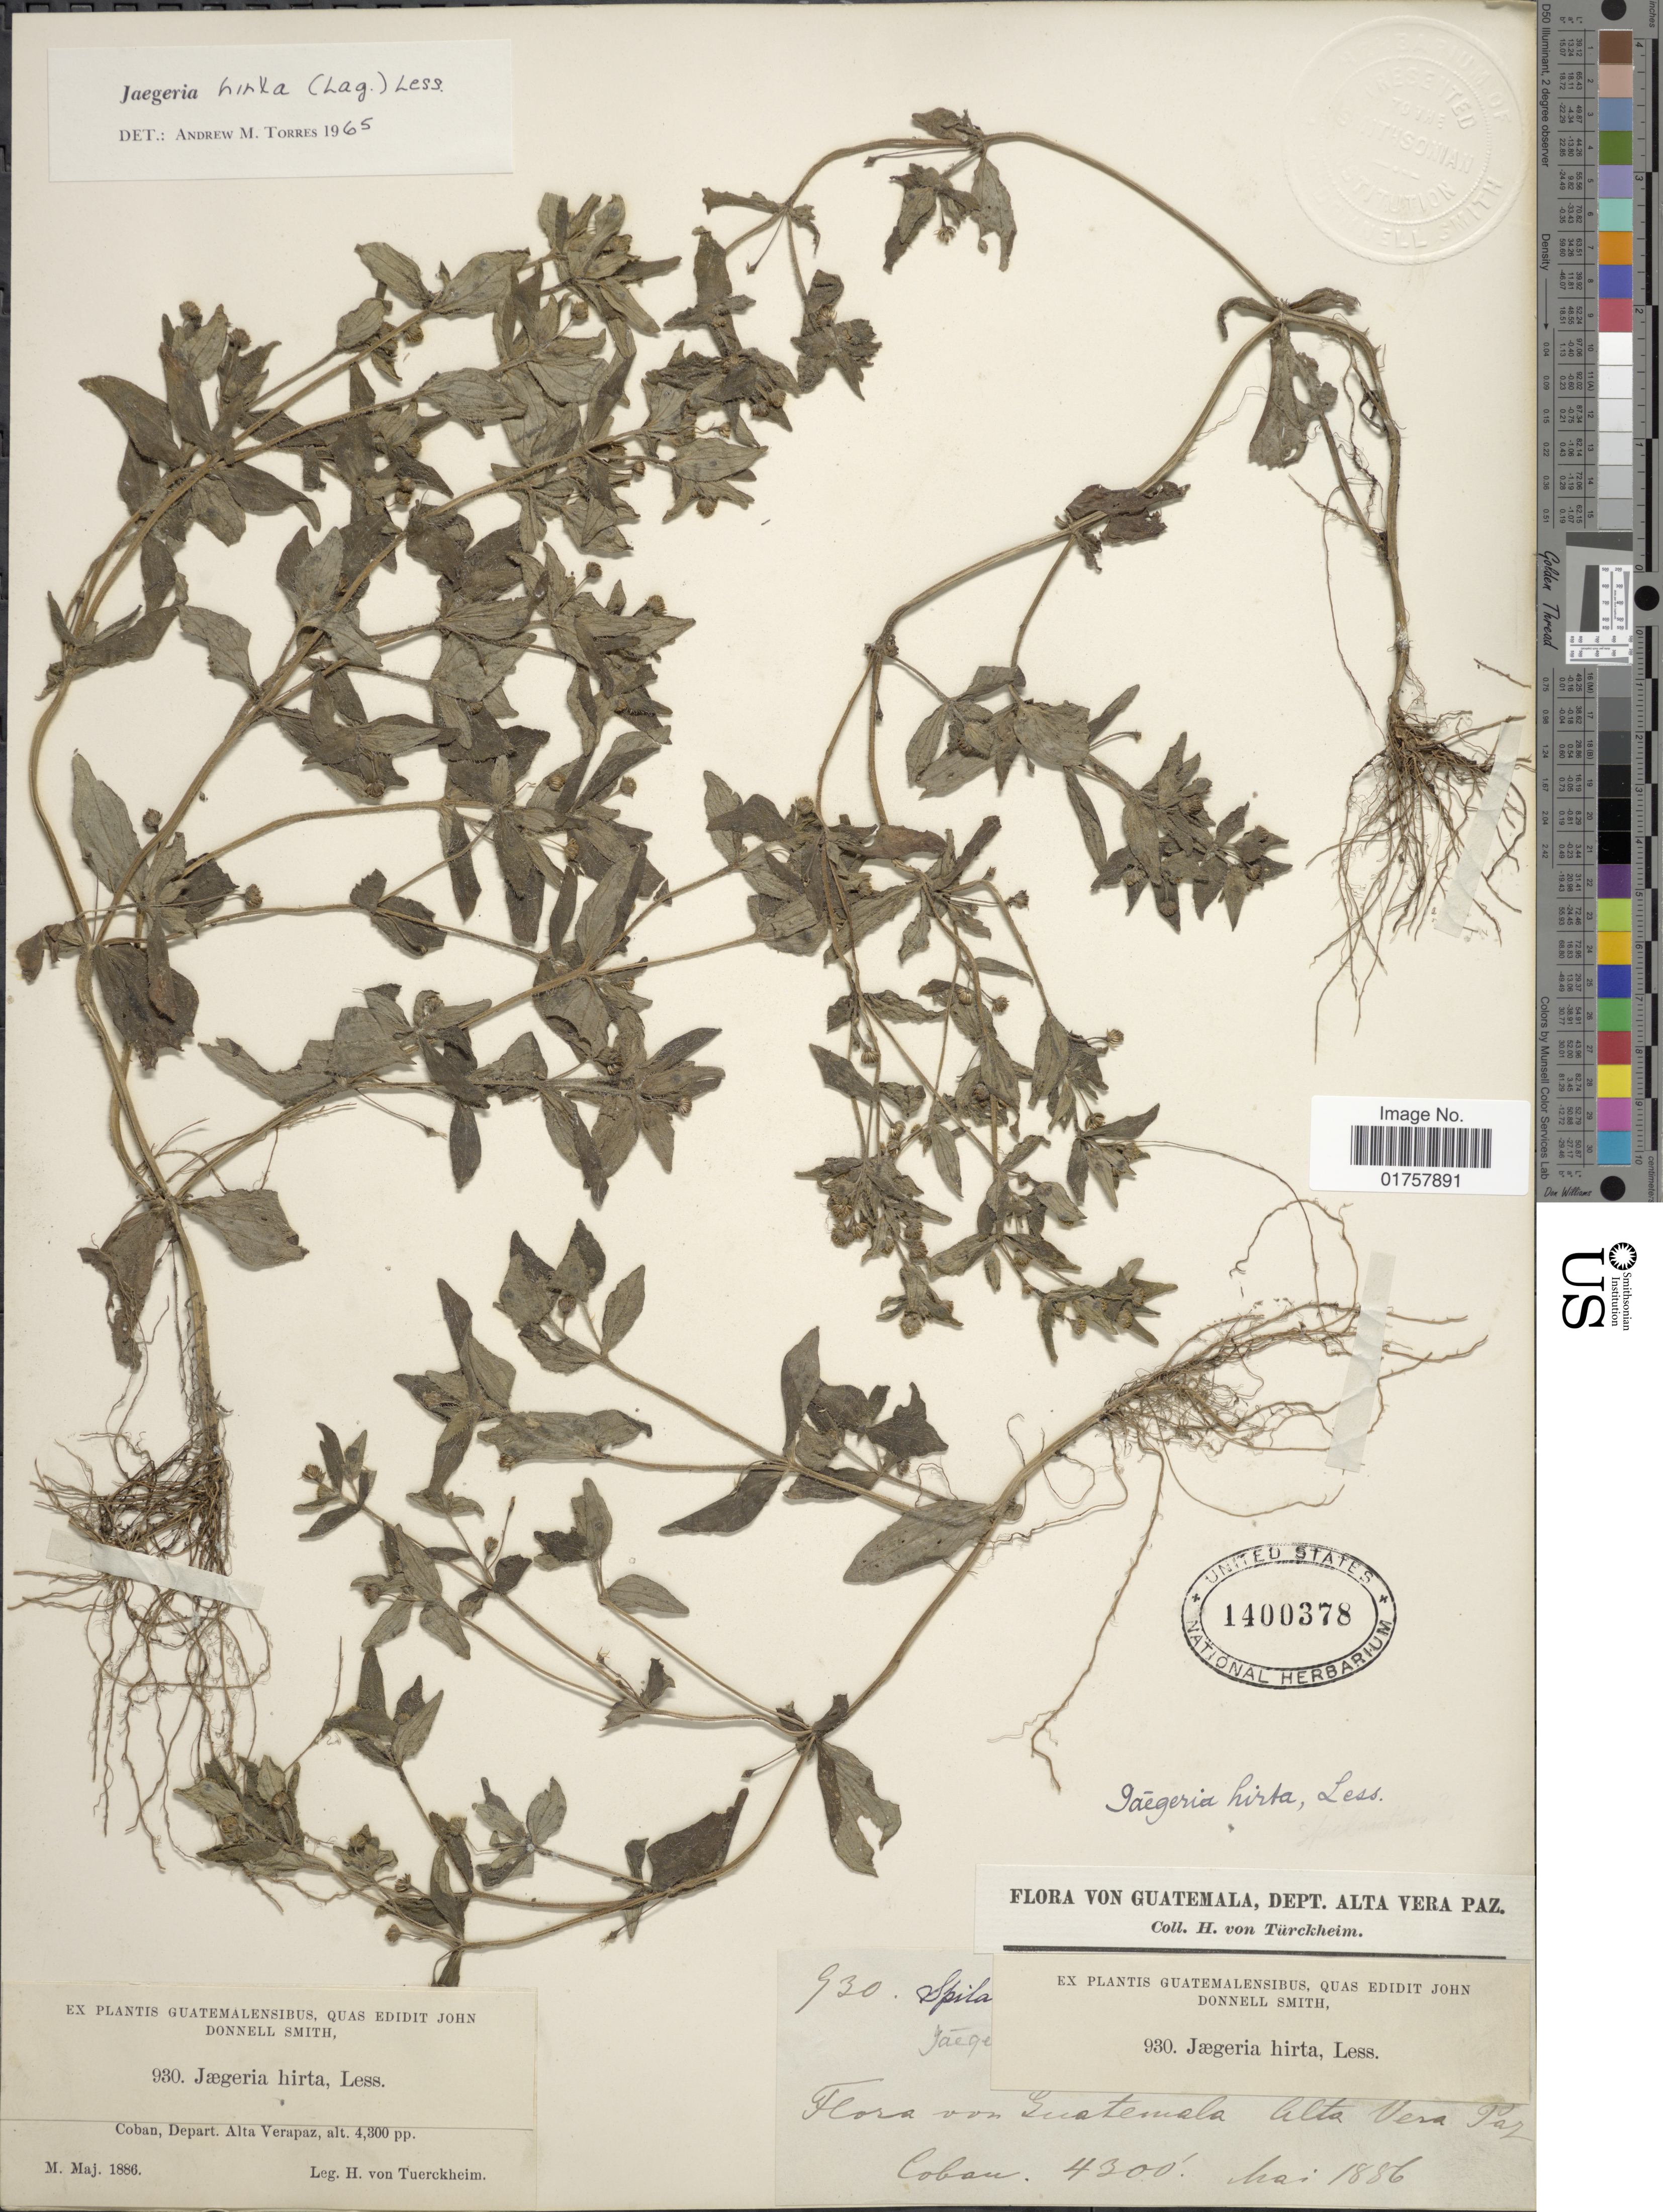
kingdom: Plantae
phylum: Tracheophyta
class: Magnoliopsida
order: Asterales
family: Asteraceae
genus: Jaegeria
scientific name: Jaegeria hirta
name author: (Lag.) Less.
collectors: H. von Tuerckheim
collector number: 930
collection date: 1886-05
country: Guatemala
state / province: Alta Verapaz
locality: Coban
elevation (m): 1311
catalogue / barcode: US 1400378